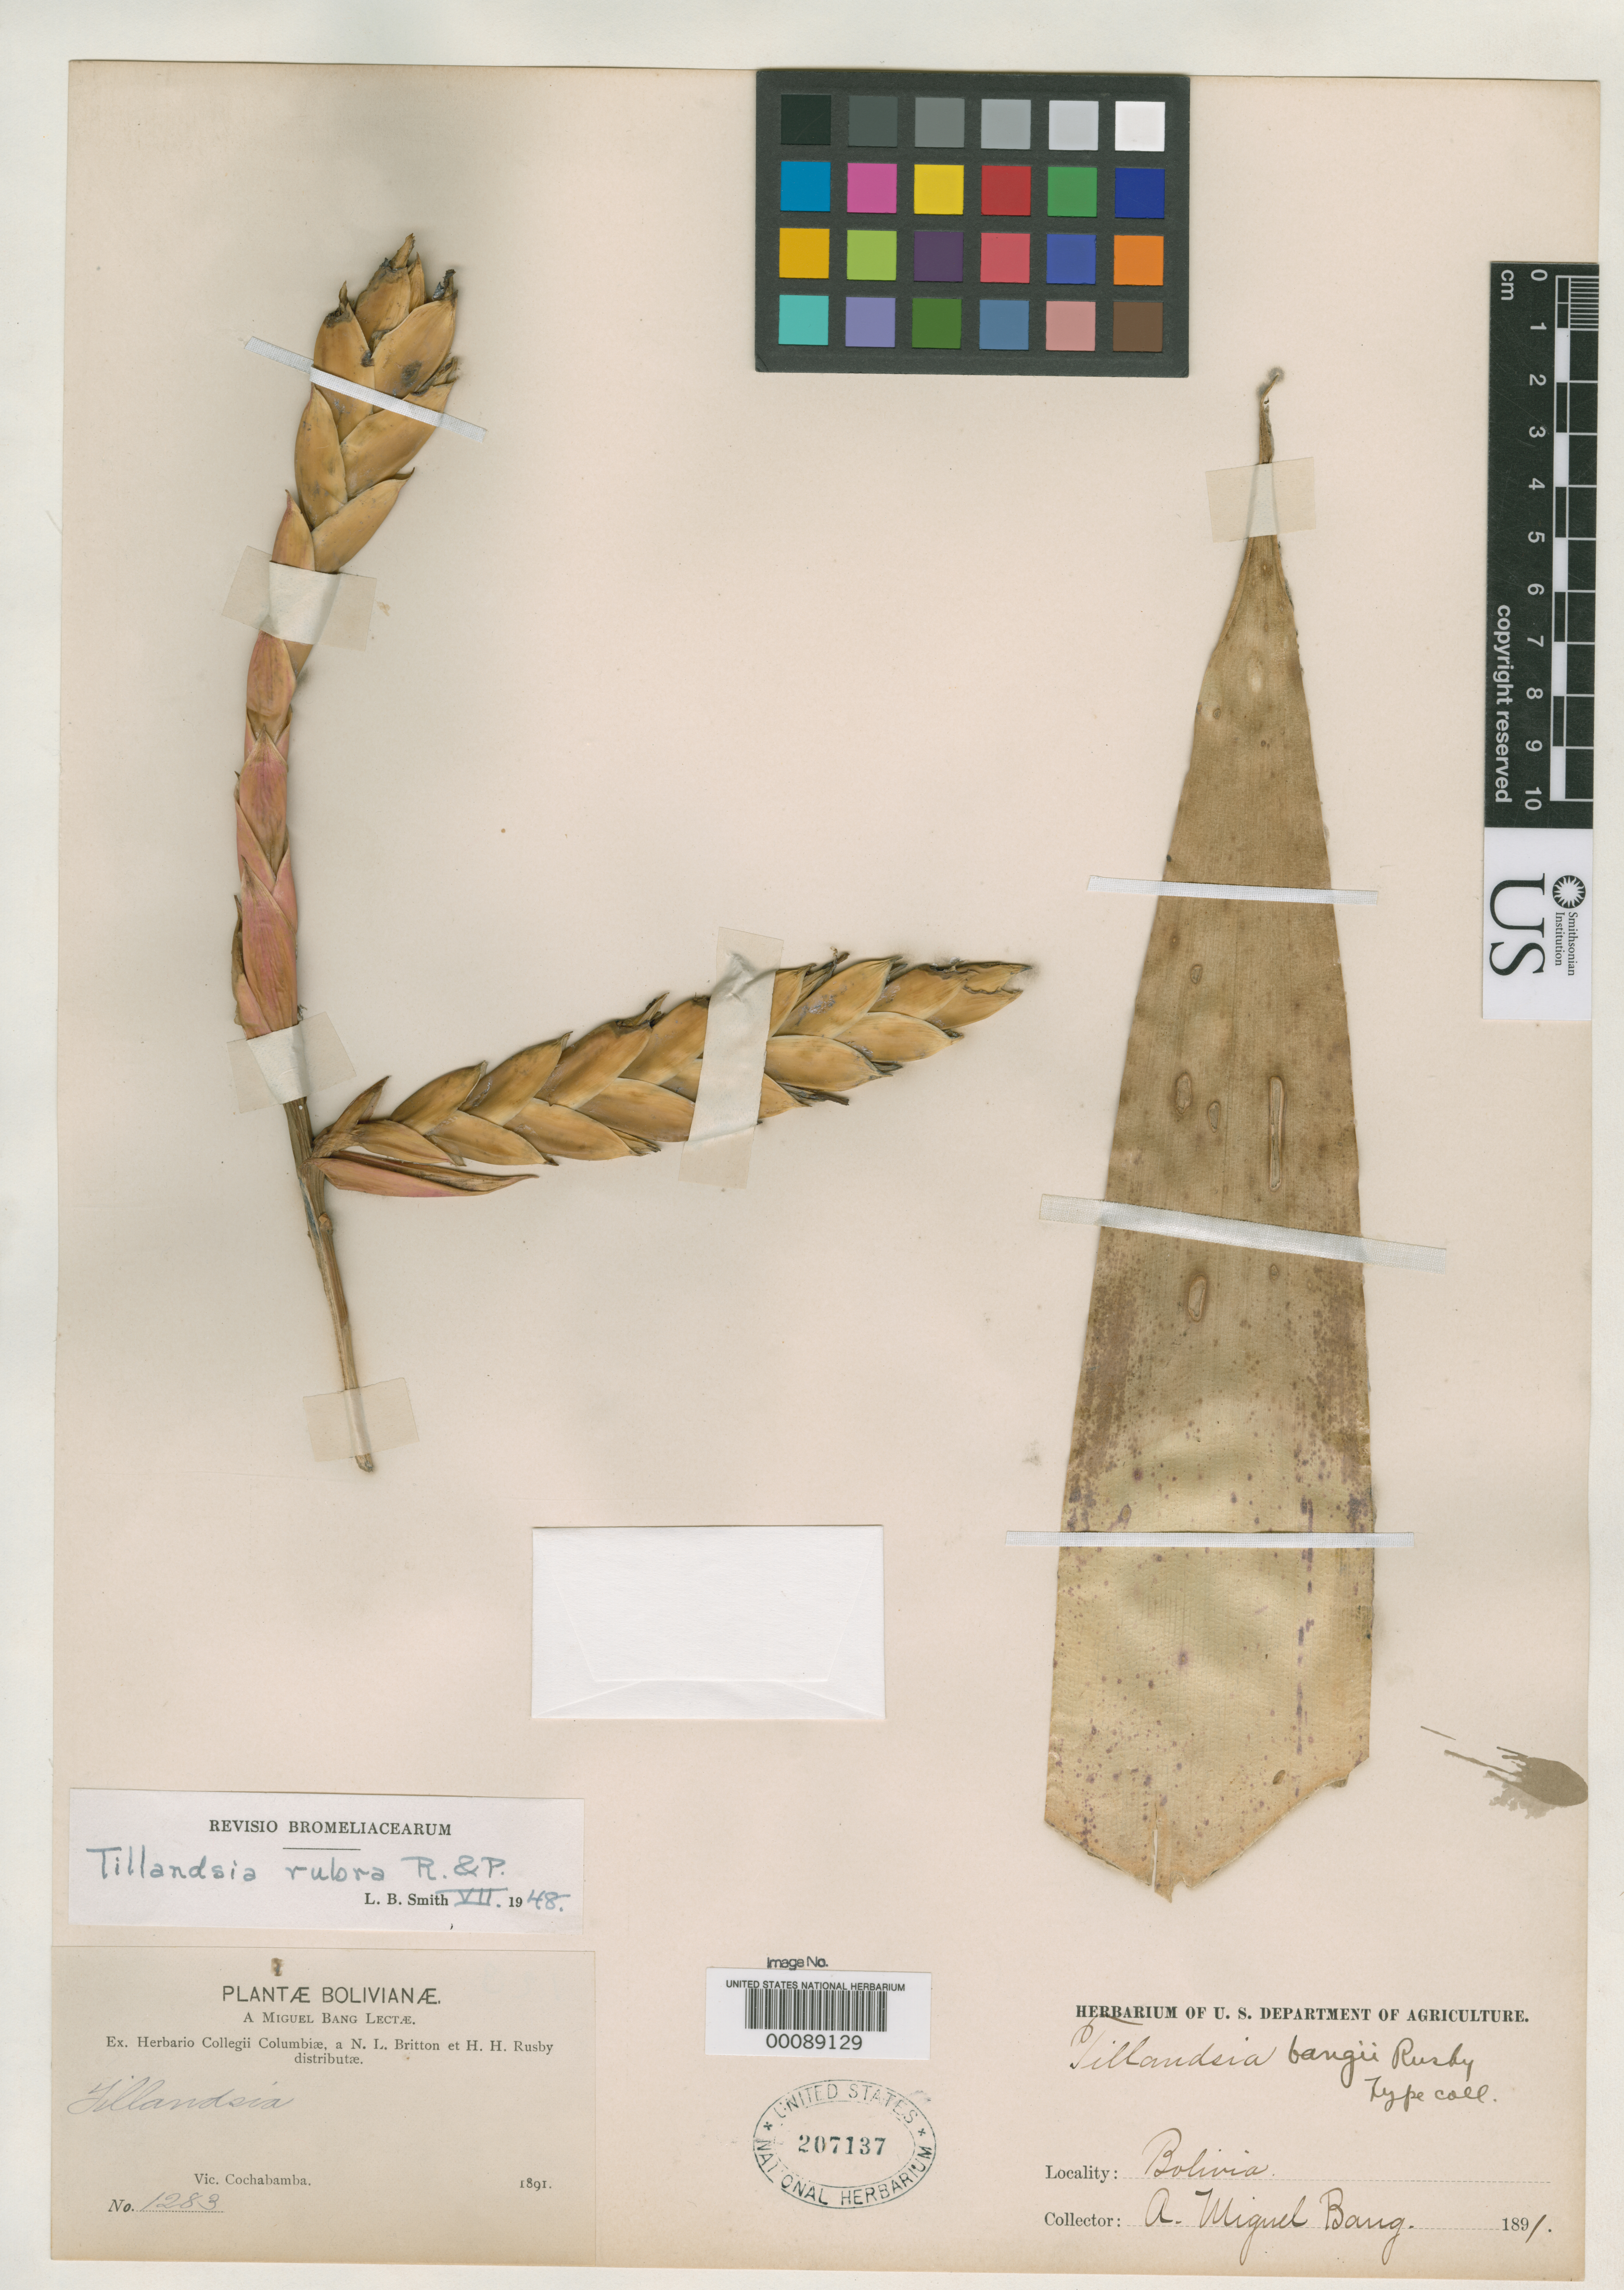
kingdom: Plantae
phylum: Tracheophyta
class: Liliopsida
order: Poales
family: Bromeliaceae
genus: Tillandsia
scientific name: Tillandsia bangii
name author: Baker in Rusby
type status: Isotype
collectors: M. Bang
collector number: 1283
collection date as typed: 1891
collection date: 1891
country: Bolivia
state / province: Cochabamba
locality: "Espirito Santo", vicinity of Cochabamba.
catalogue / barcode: US 207137